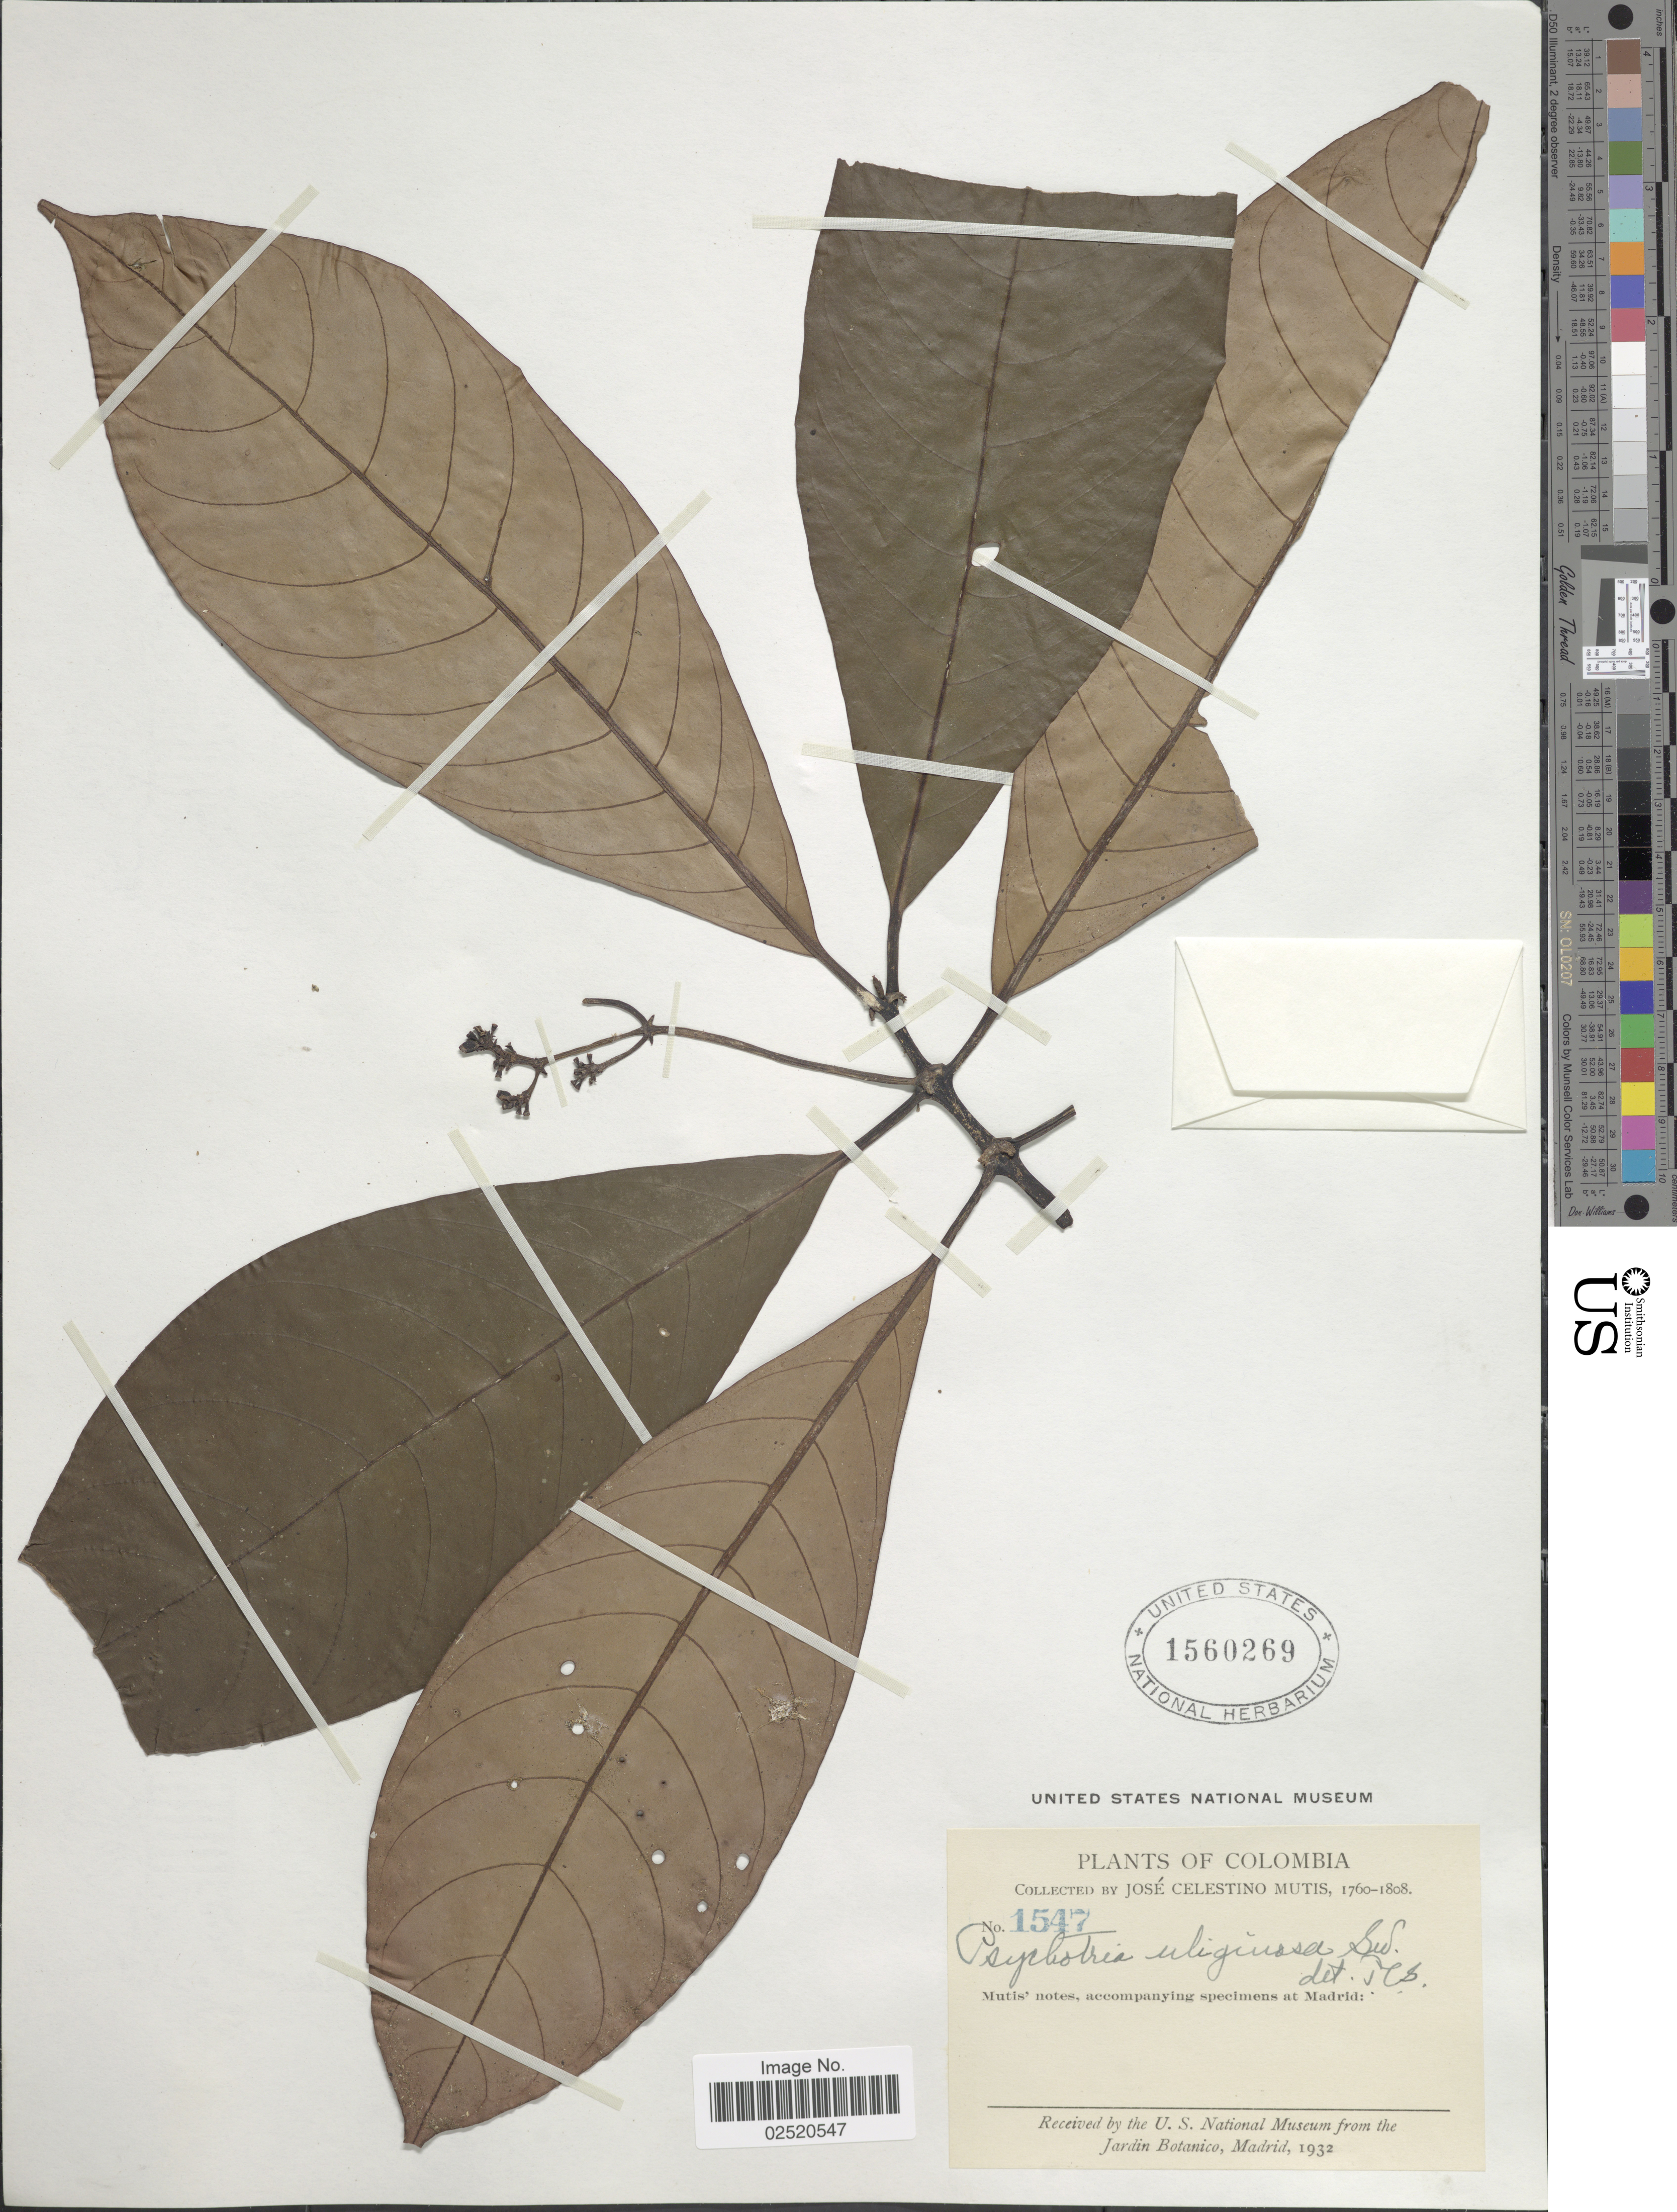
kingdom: Plantae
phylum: Tracheophyta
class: Magnoliopsida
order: Gentianales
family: Rubiaceae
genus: Psychotria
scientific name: Psychotria uliginosa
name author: Sw.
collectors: J. C. B. Mutis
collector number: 1547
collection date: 1760/1808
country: Colombia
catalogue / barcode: US 1560269